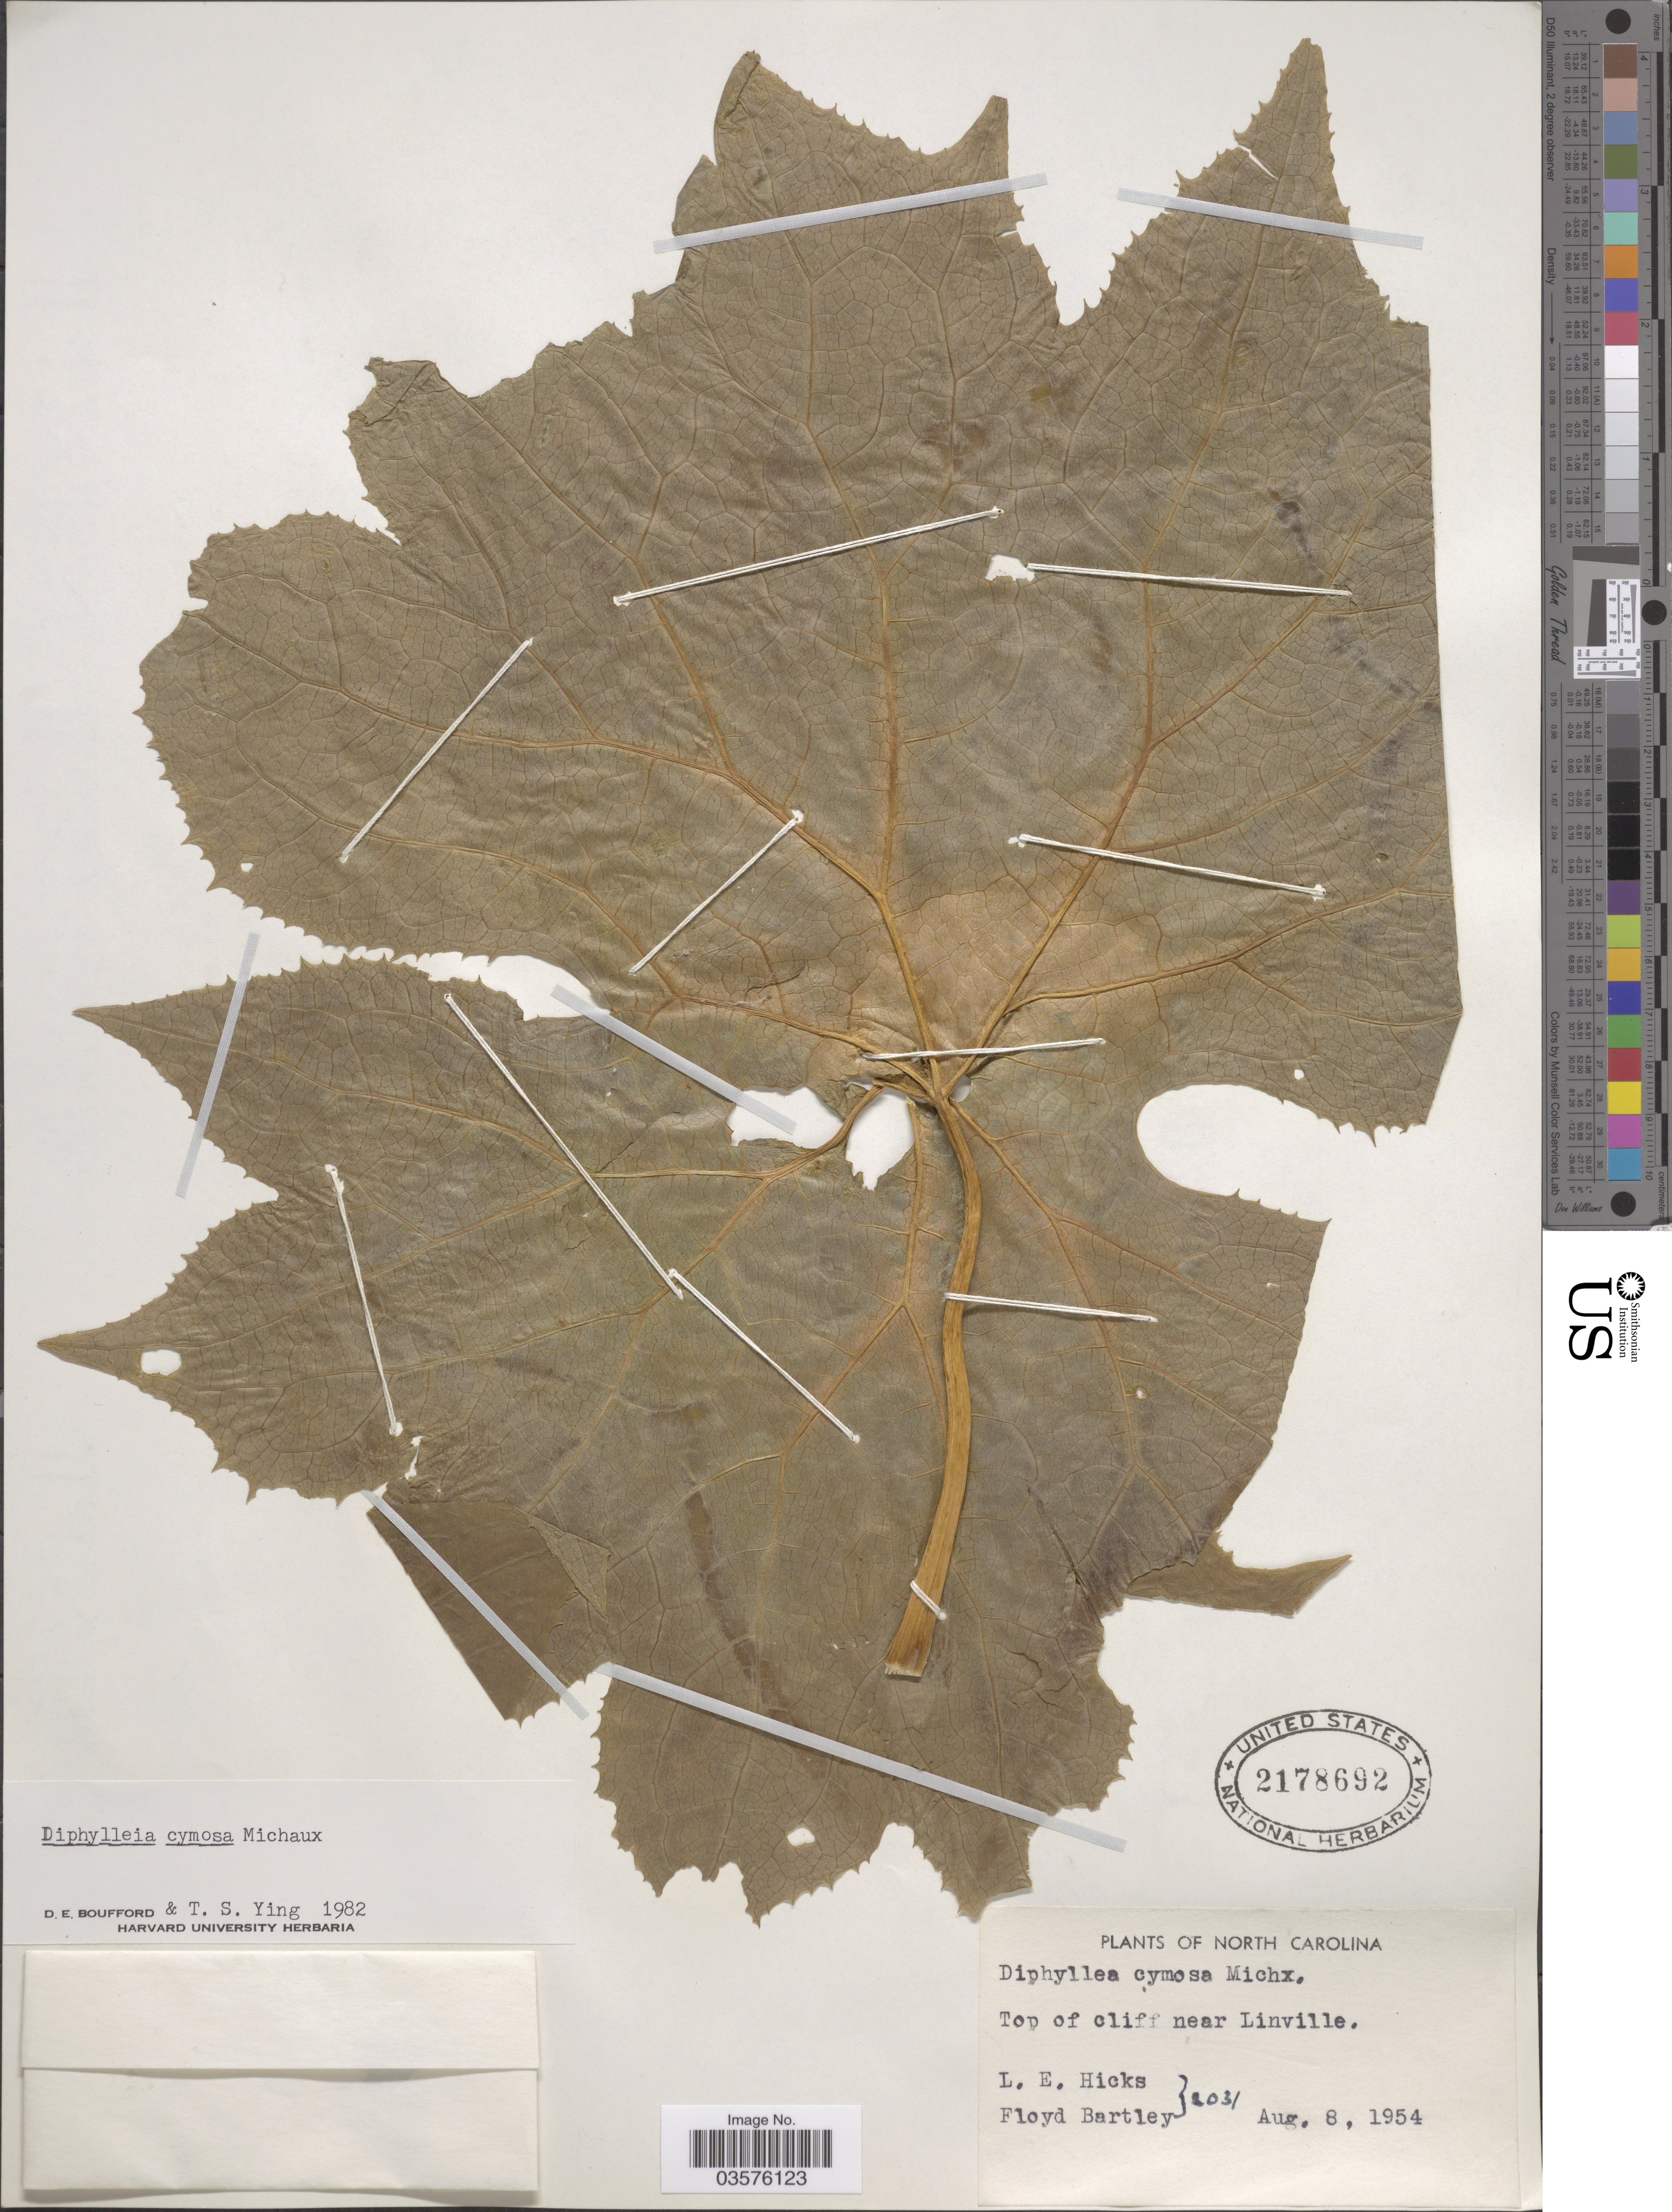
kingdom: Plantae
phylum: Tracheophyta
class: Magnoliopsida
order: Ranunculales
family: Berberidaceae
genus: Diphylleia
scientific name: Diphylleia cymosa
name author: Michx.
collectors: L. E. Hicks & F. Bartley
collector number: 2031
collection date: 1954-08-08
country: United States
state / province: North Carolina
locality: Top of cliff near Linville.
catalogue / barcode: US 2178692